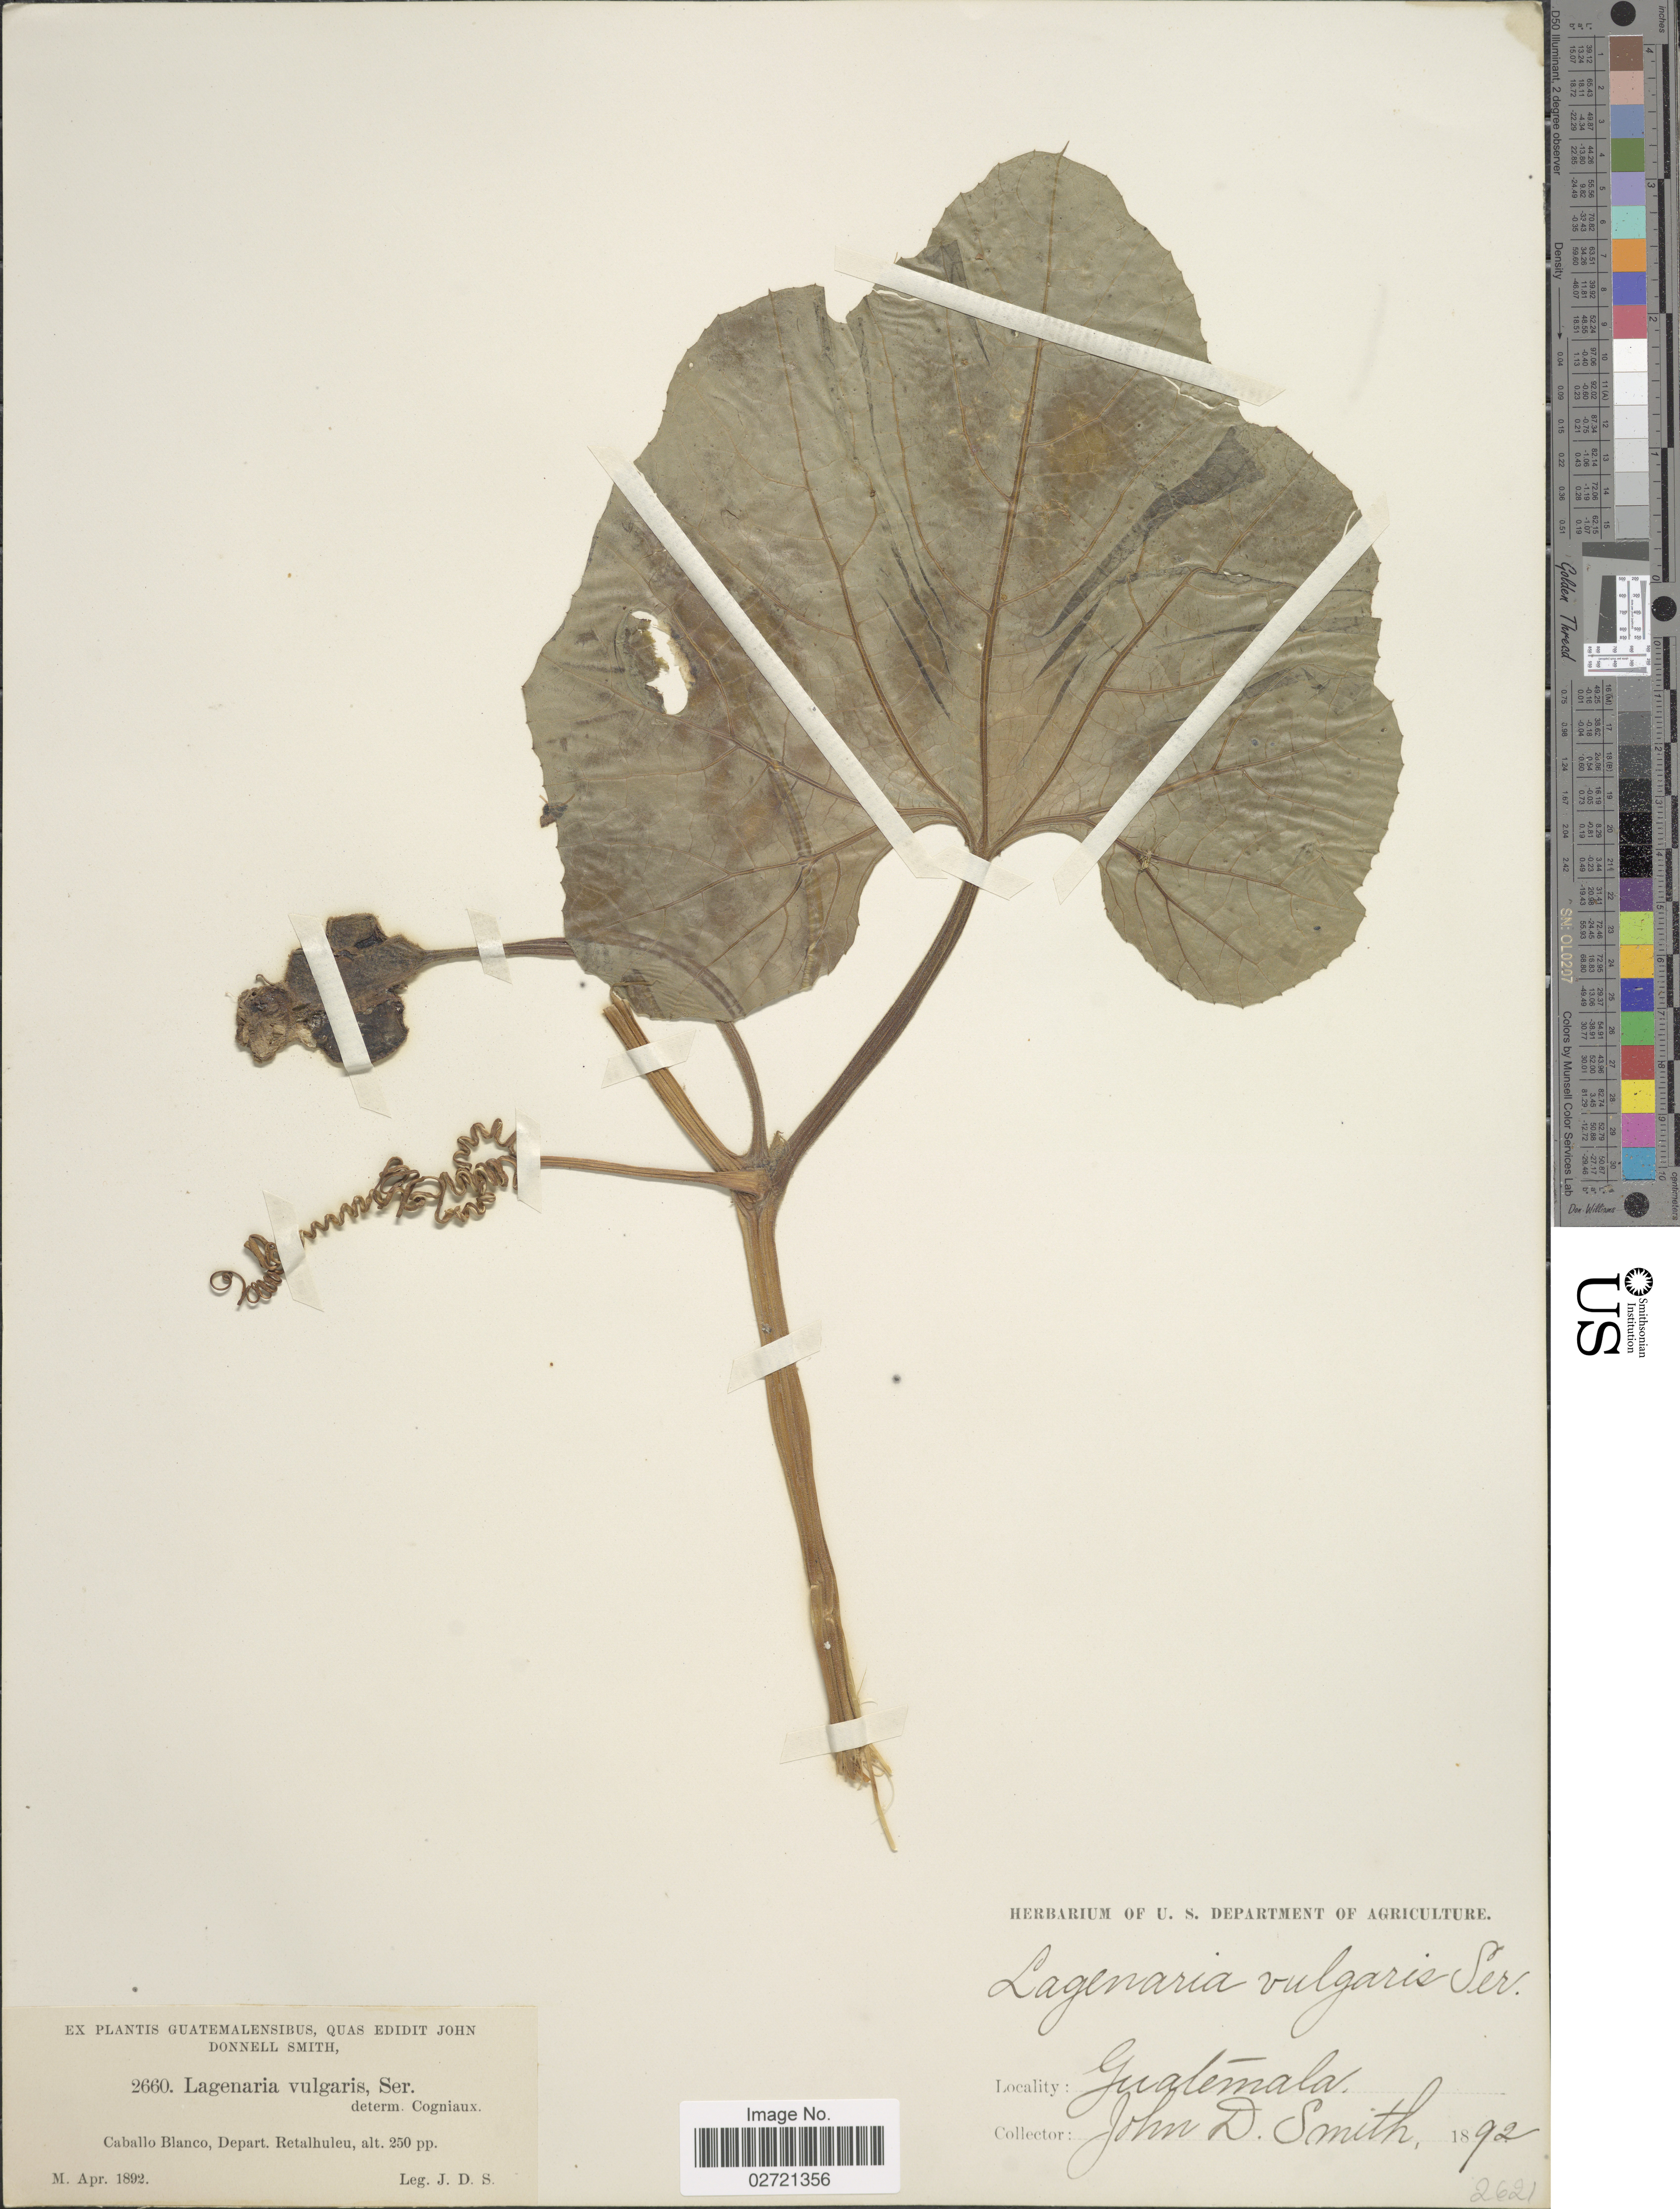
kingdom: Plantae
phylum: Tracheophyta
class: Magnoliopsida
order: Cucurbitales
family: Cucurbitaceae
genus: Lagenaria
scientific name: Lagenaria siceraria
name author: (Molina) Standl.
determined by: Nee, Michael H.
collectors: J. Donnell Smith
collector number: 2660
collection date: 1892-04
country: Guatemala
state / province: Retalhuleu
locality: Caballo Blanco, Depart. Retalhuleu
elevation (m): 76